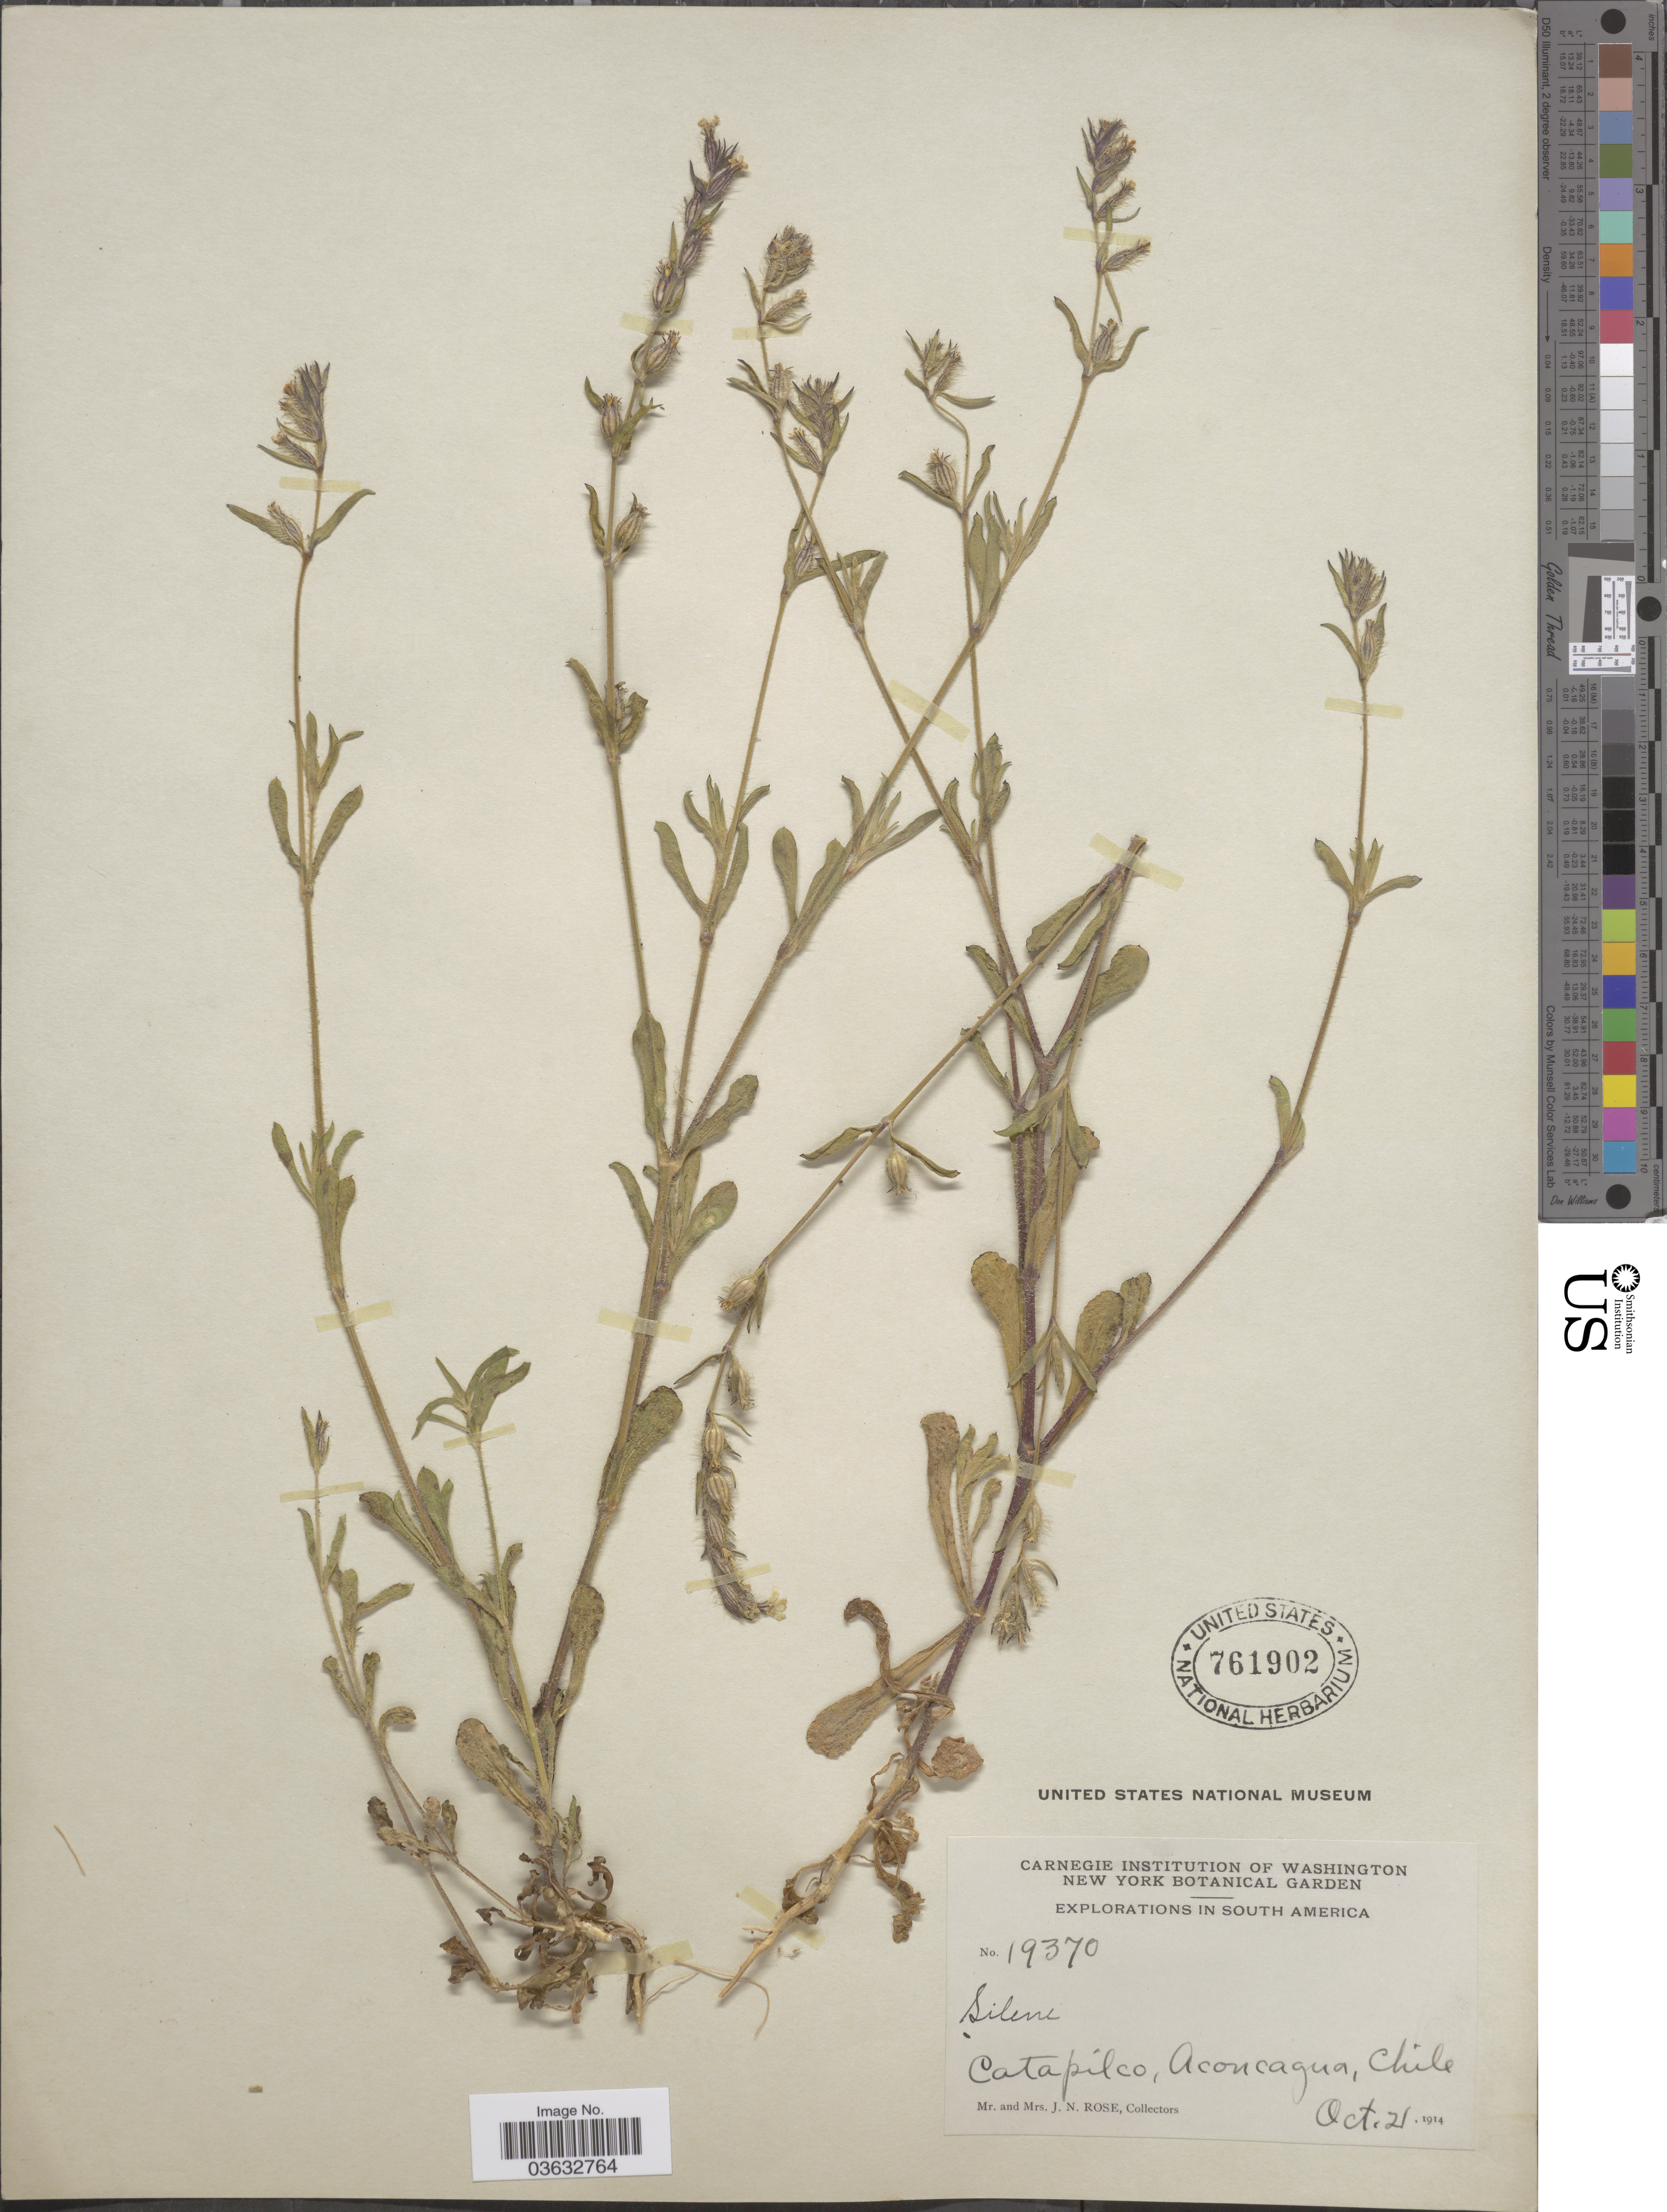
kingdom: Plantae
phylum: Tracheophyta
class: Magnoliopsida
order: Caryophyllales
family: Caryophyllaceae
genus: Silene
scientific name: Silene gallica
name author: L.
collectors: J. N. Rose & L. B. Rose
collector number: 19370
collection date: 1914-10-21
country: Chile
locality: Catapilco, Aconcagua.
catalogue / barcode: US 761902